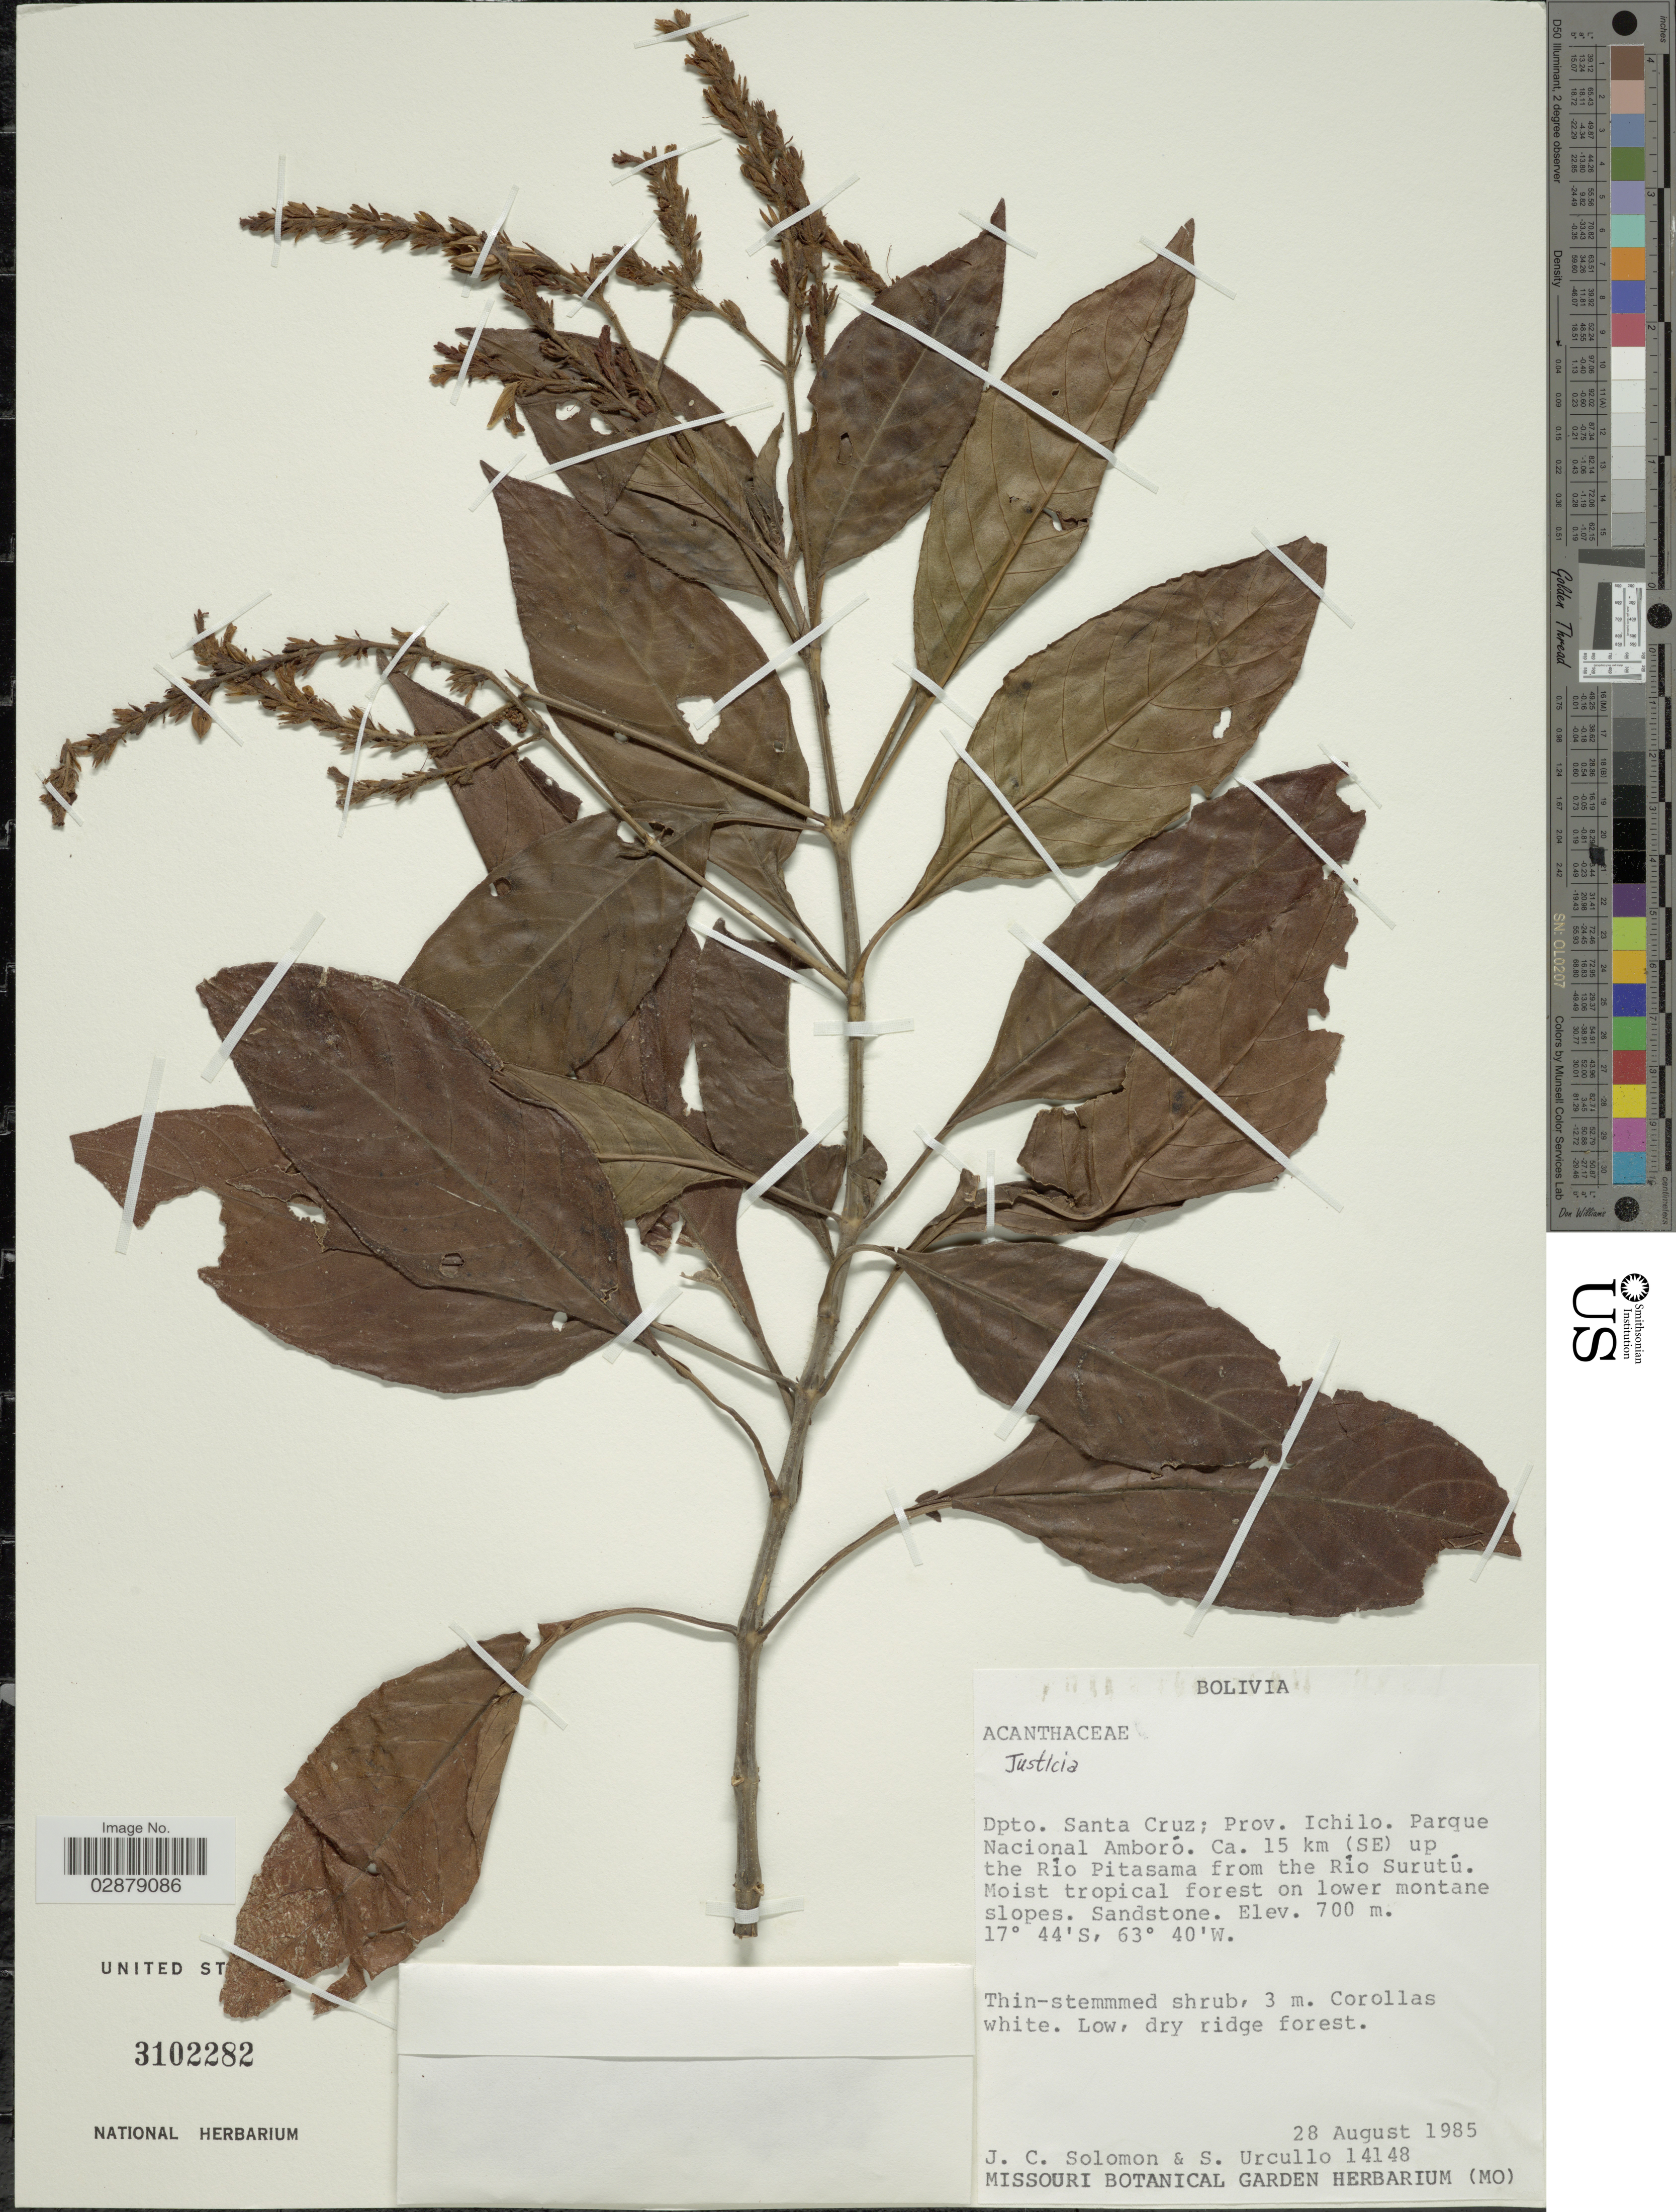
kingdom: Plantae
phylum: Tracheophyta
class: Magnoliopsida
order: Lamiales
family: Acanthaceae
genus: Justicia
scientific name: Justicia glutinosa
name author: (Bremek.) V.A.W. Graham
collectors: J. C. Solomon & S. Urcullo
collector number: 14148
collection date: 1985-08-28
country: Bolivia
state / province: Santa Cruz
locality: Dpto. Santa Cruz; Prov. Ichilo. Parque Nacional Amboró. Ca. 15 km (SE) up the Río Pitasama from the Río Surutú.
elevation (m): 700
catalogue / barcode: US 3102282